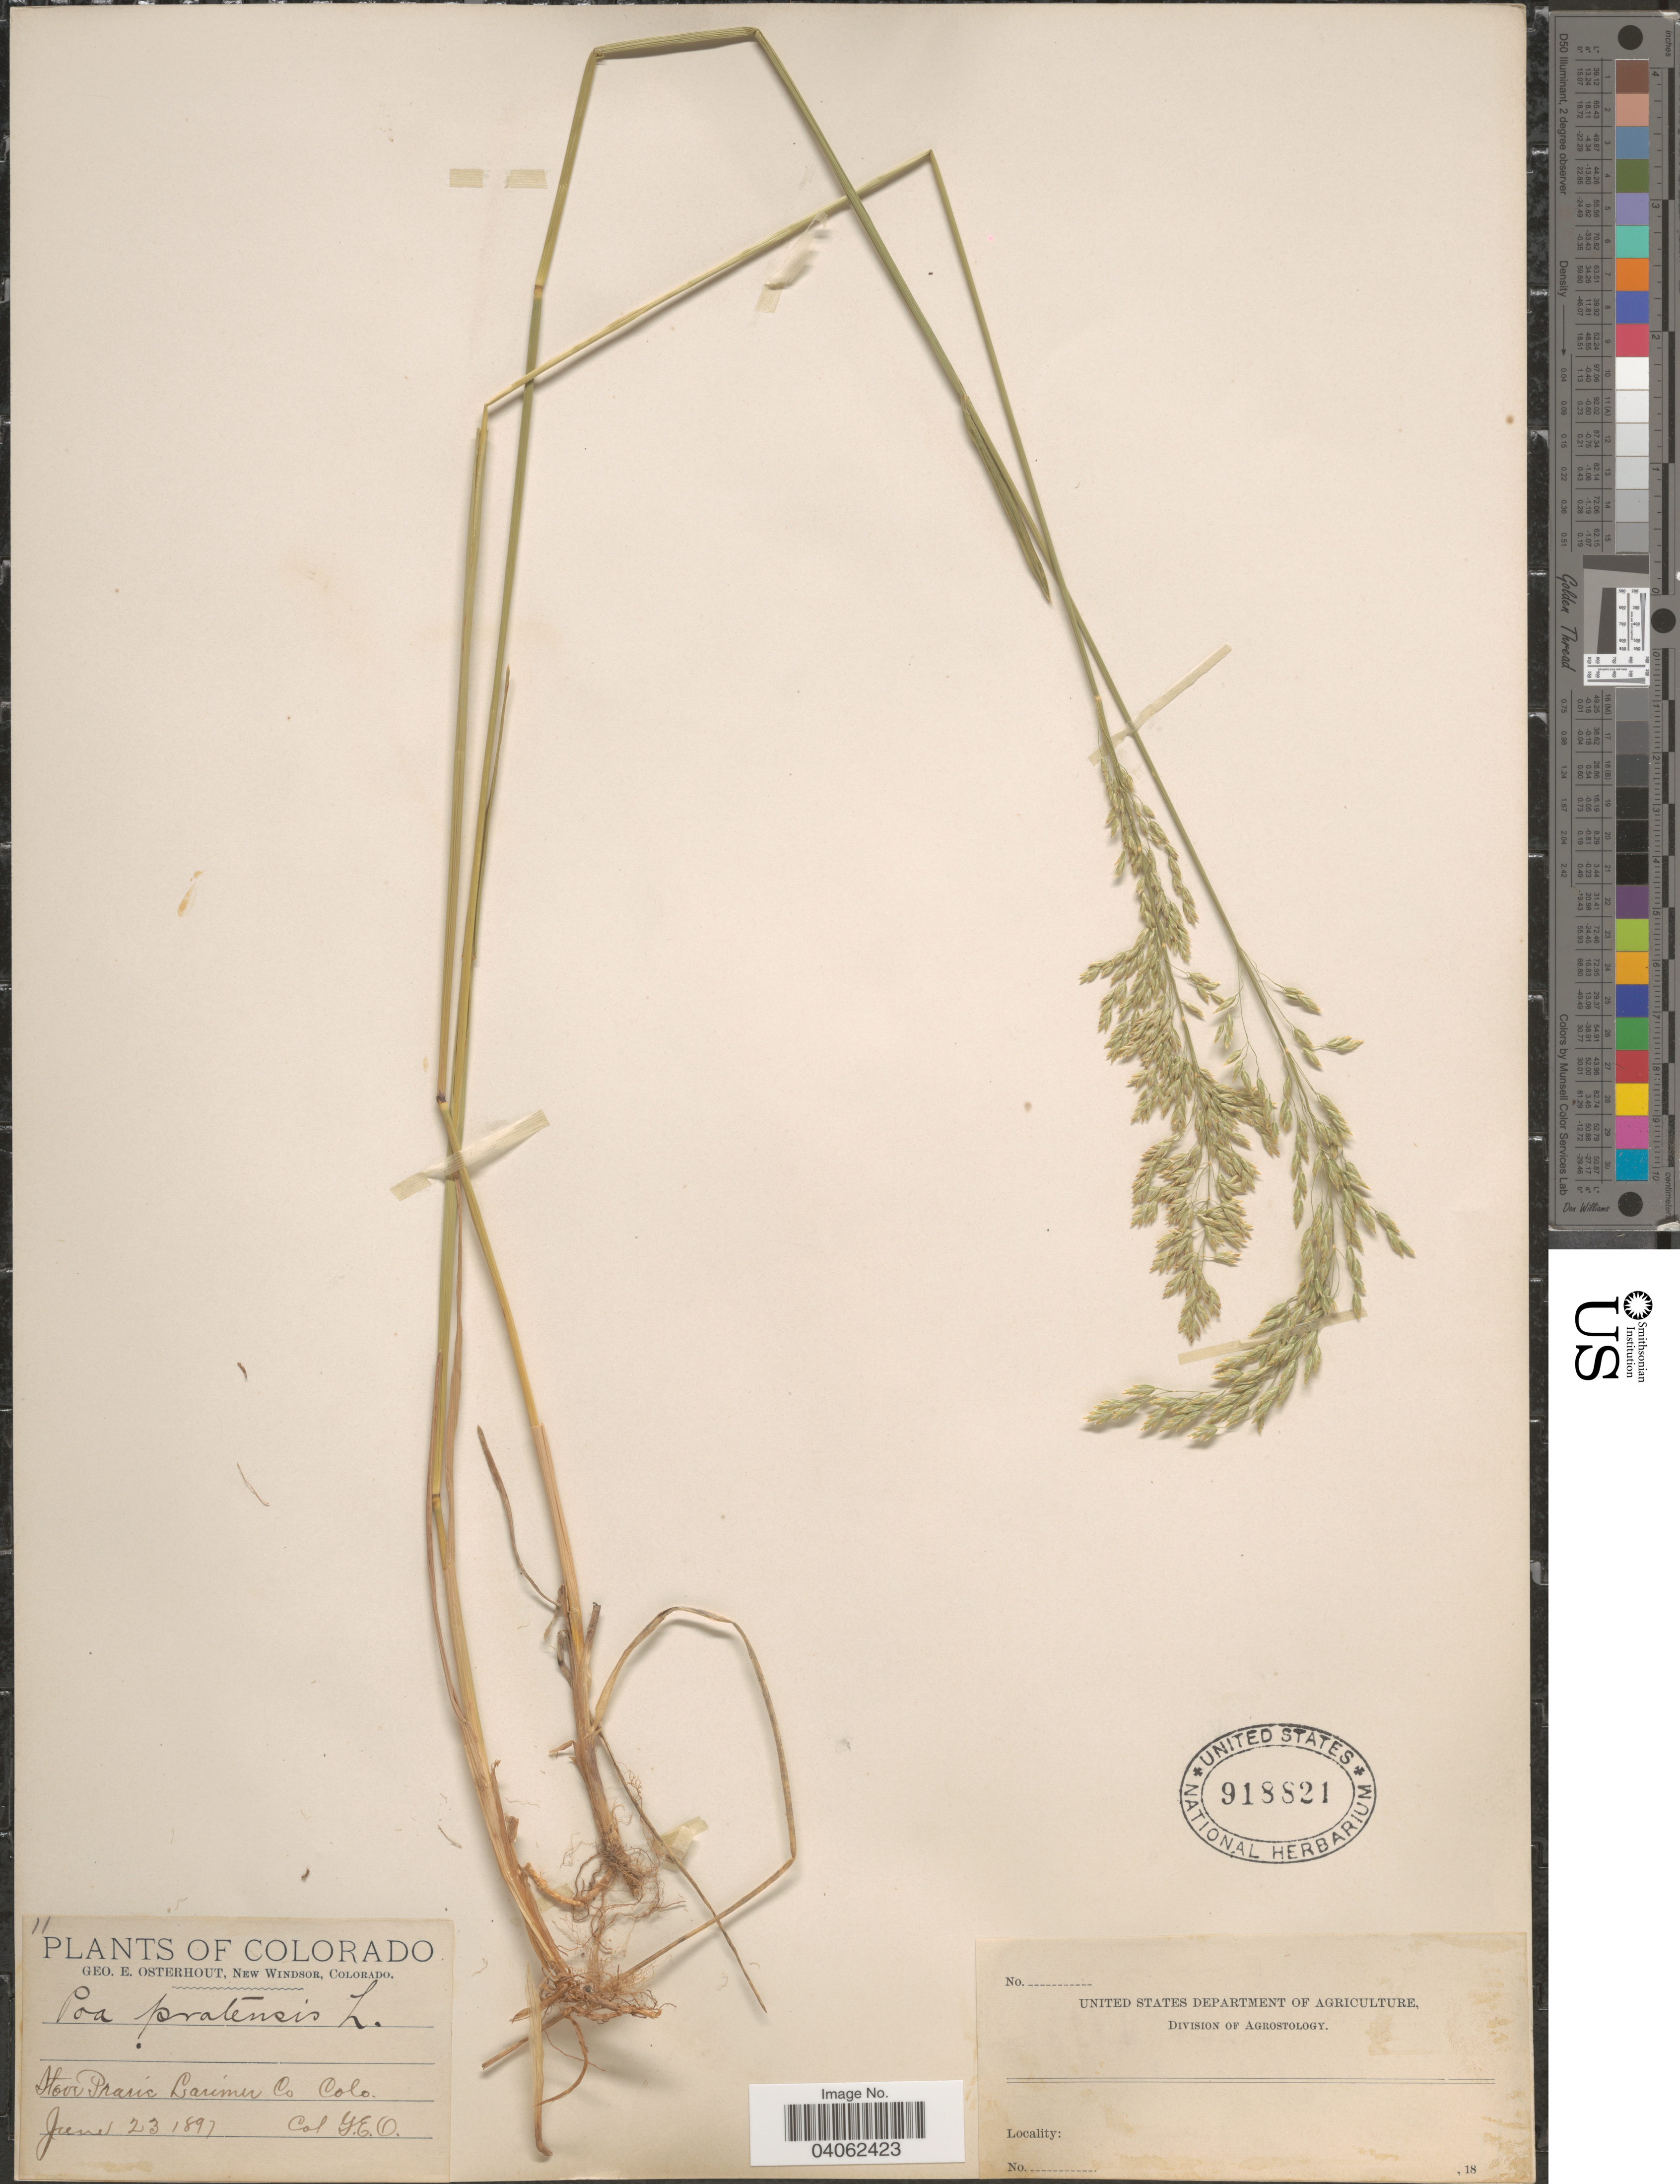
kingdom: Plantae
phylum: Tracheophyta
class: Liliopsida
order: Poales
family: Poaceae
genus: Poa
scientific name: Poa pratensis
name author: L.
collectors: G. Osterhout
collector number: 11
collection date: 1897-06-23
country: United States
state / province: Colorado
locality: Stove Prairie Larimer Co.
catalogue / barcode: US 918821